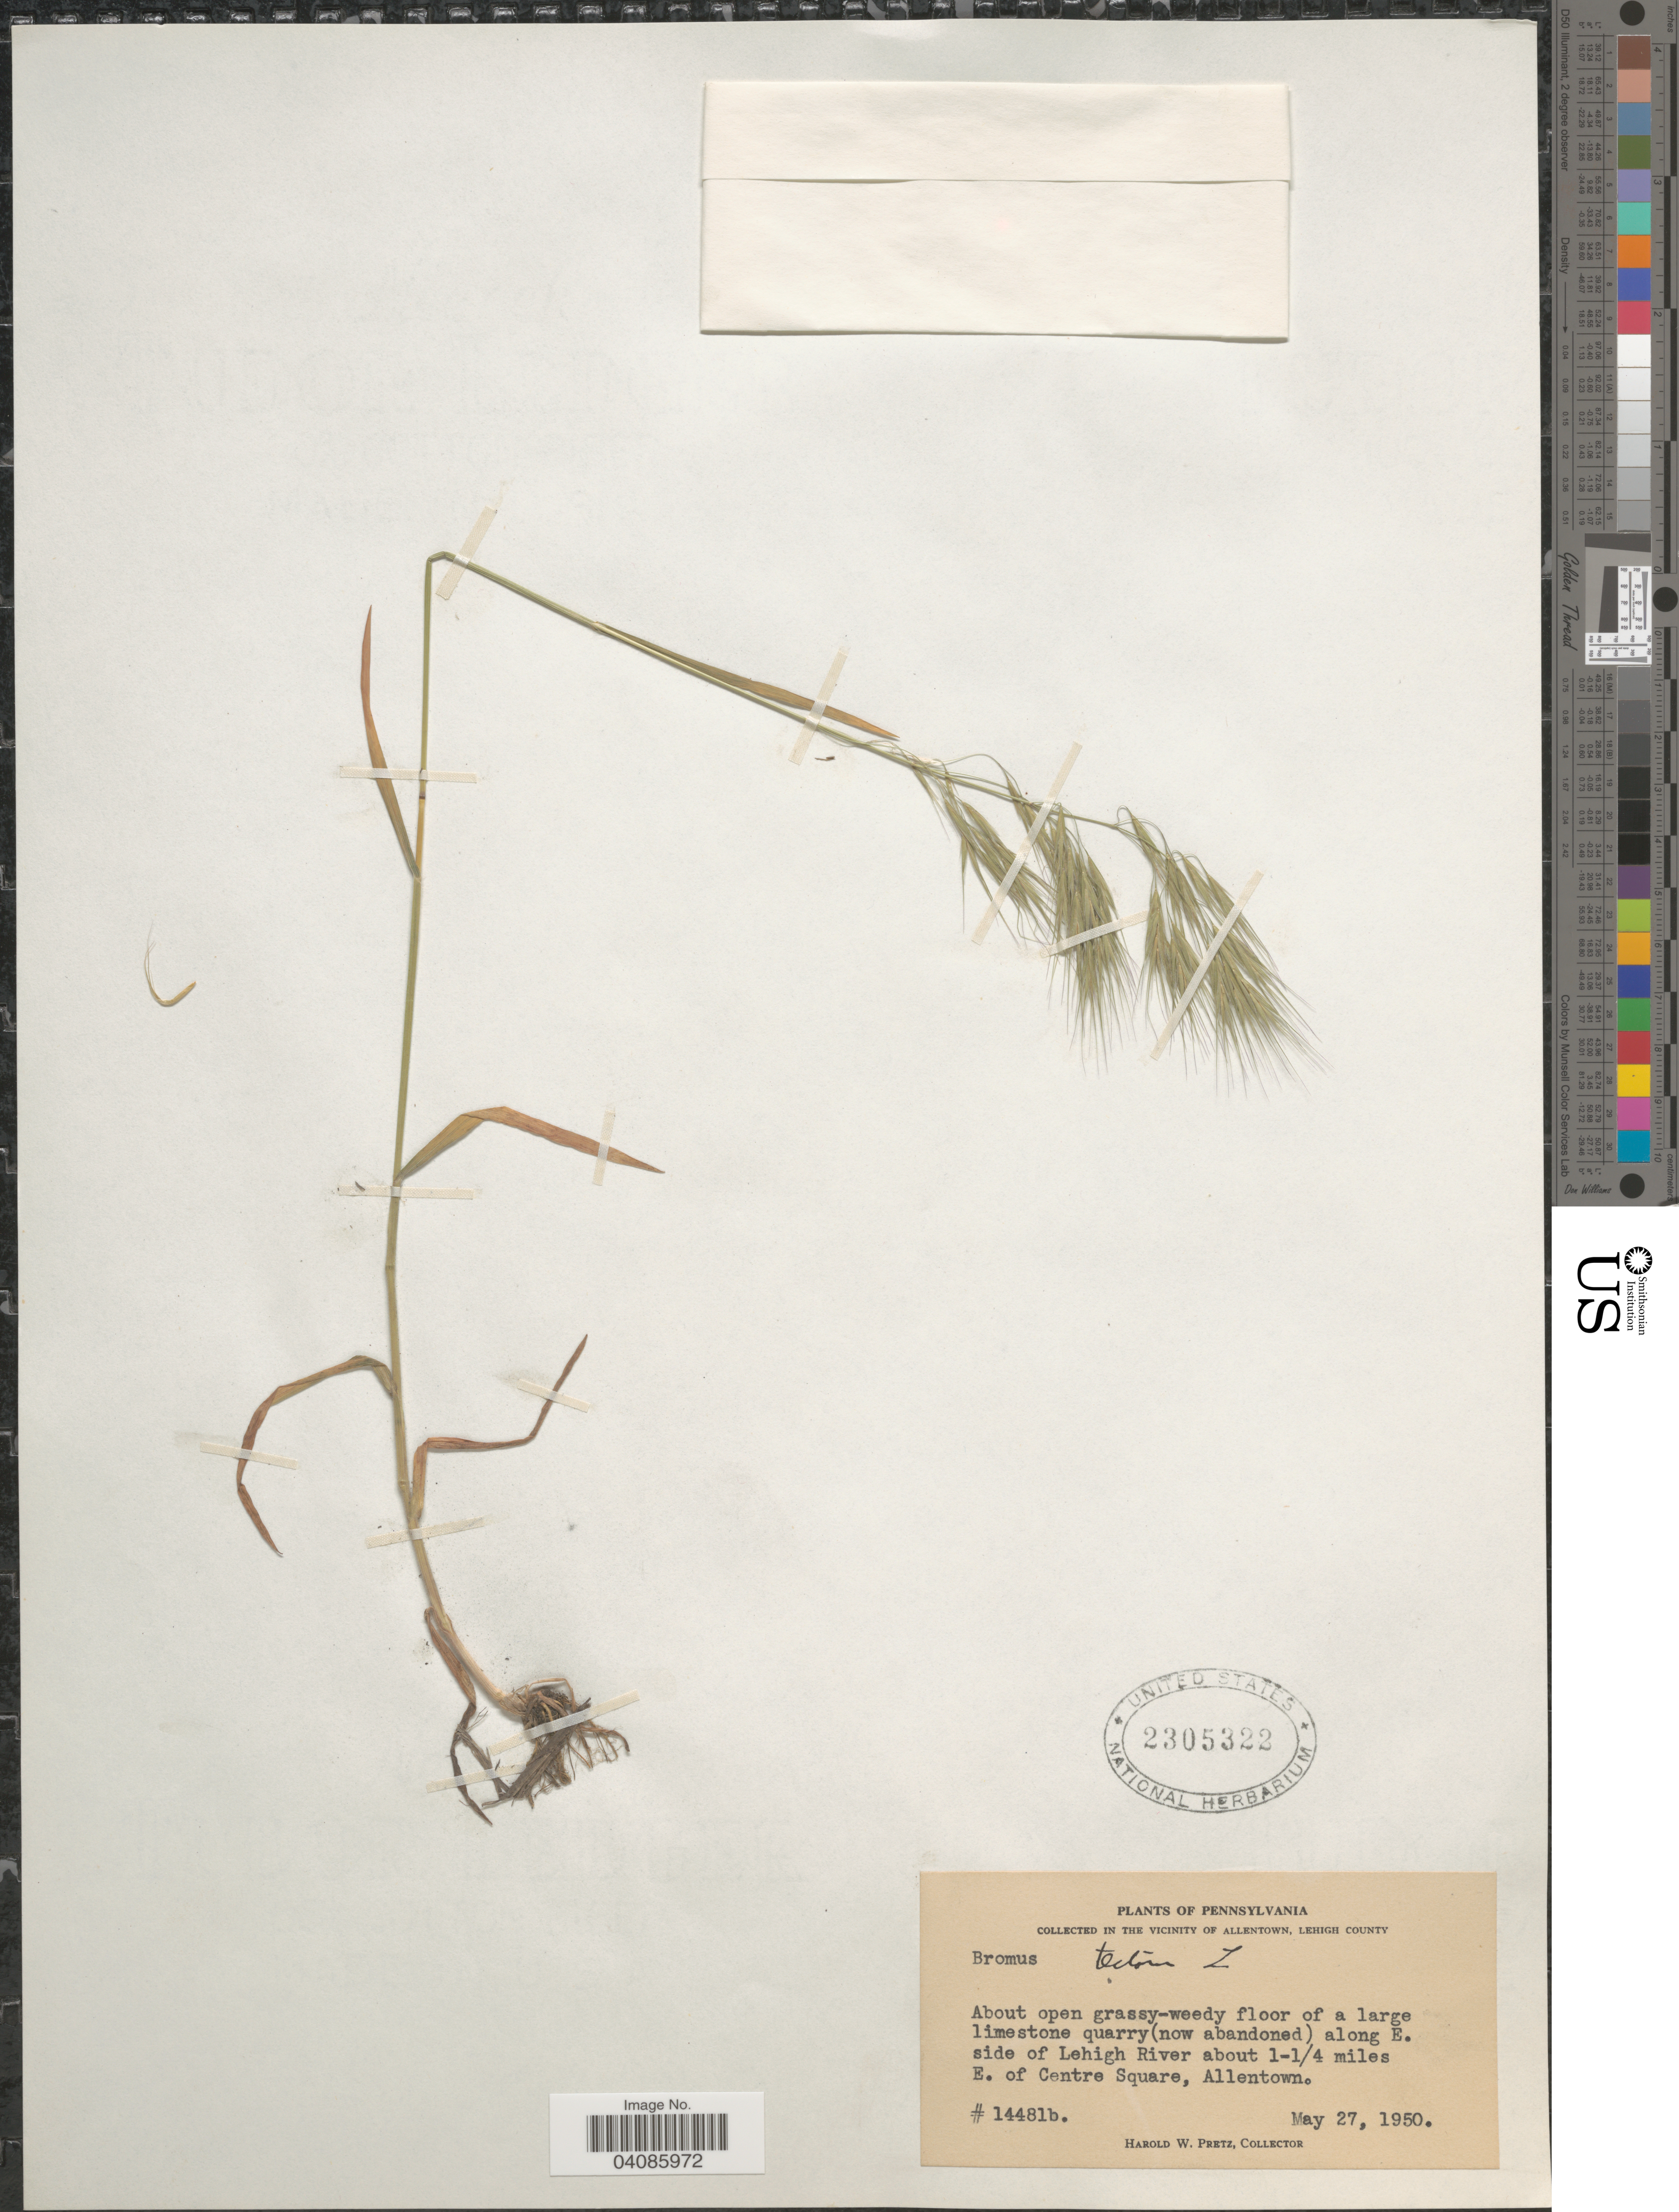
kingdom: Plantae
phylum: Tracheophyta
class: Liliopsida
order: Poales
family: Poaceae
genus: Bromus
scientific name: Bromus tectorum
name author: L.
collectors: H. W. Pretz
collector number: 14481b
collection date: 1950-05-27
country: United States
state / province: Pennsylvania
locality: In the vicinity of Allentown, Lehigh County. Along E. side of Lehigh River about 1-¼ miles E. of Centre Square, Allentown.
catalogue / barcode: US 2305322